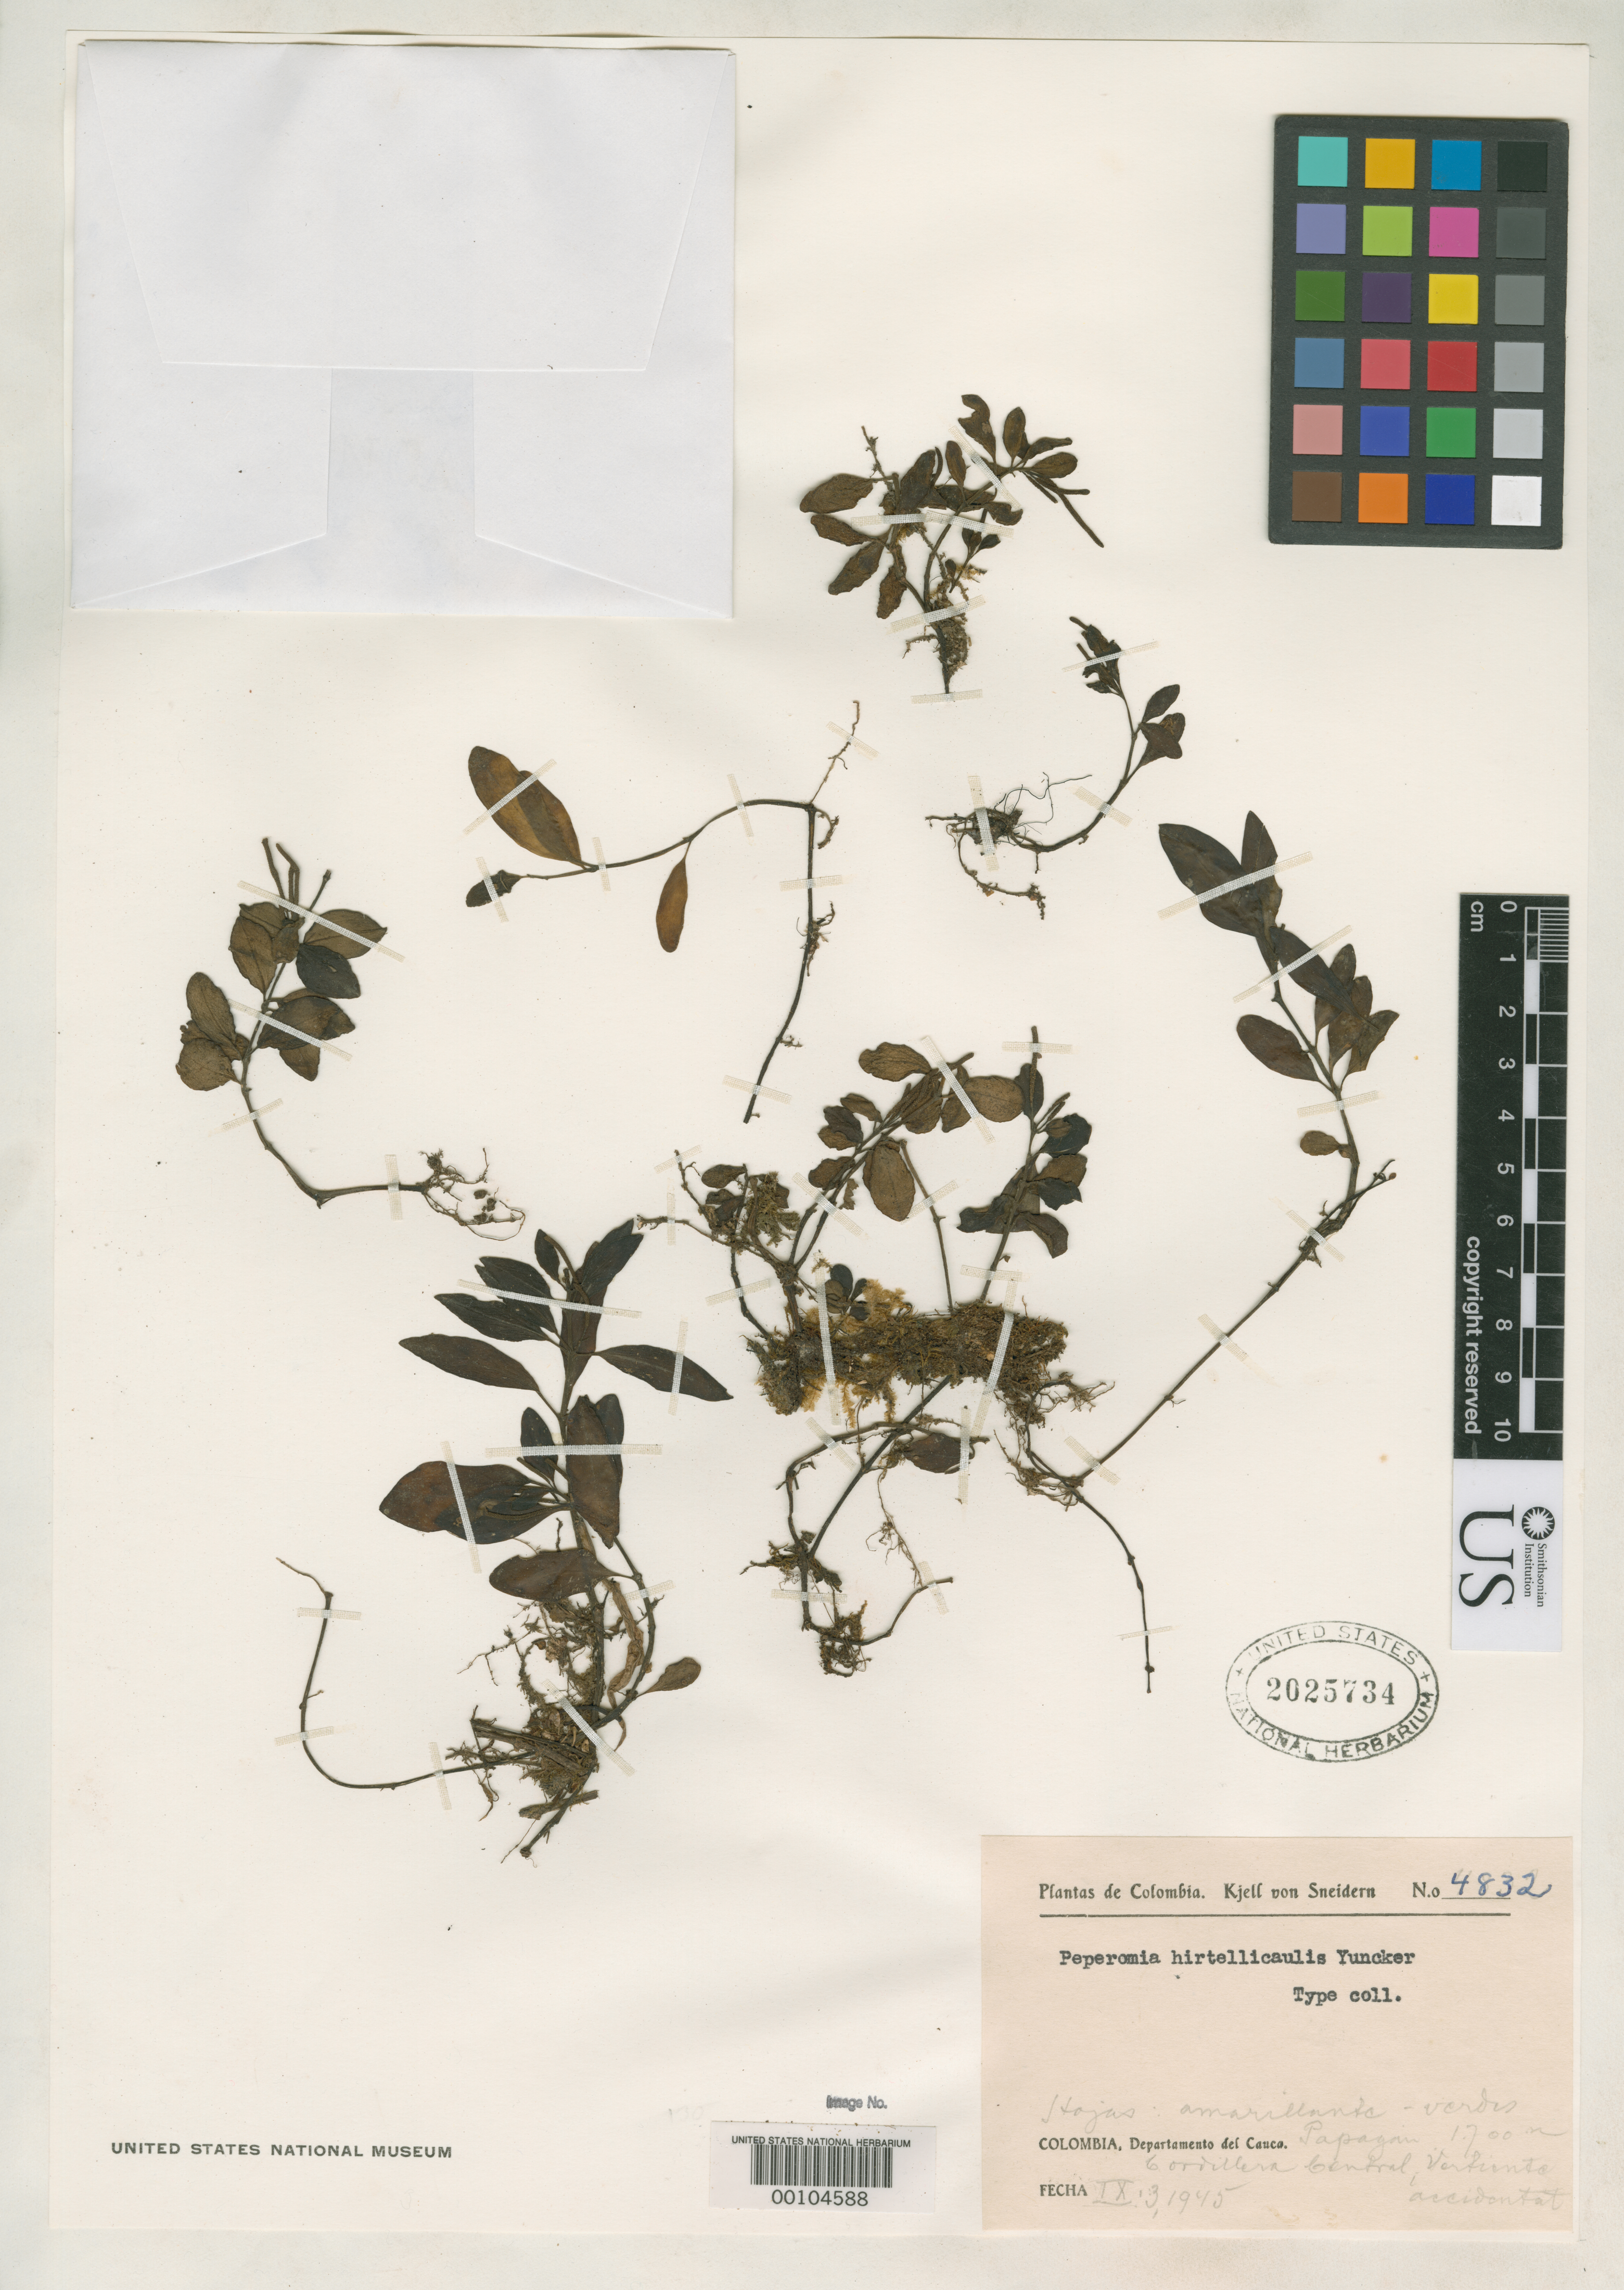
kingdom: Plantae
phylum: Tracheophyta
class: Magnoliopsida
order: Piperales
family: Piperaceae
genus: Peperomia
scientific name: Peperomia hirtellicaulis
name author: Trel.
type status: Isotype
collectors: K. von Sneidern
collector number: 4832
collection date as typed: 03 Sep 1945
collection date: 1945-09-03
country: Colombia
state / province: Cauca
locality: Popayan.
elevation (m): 1700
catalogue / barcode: US 2025734